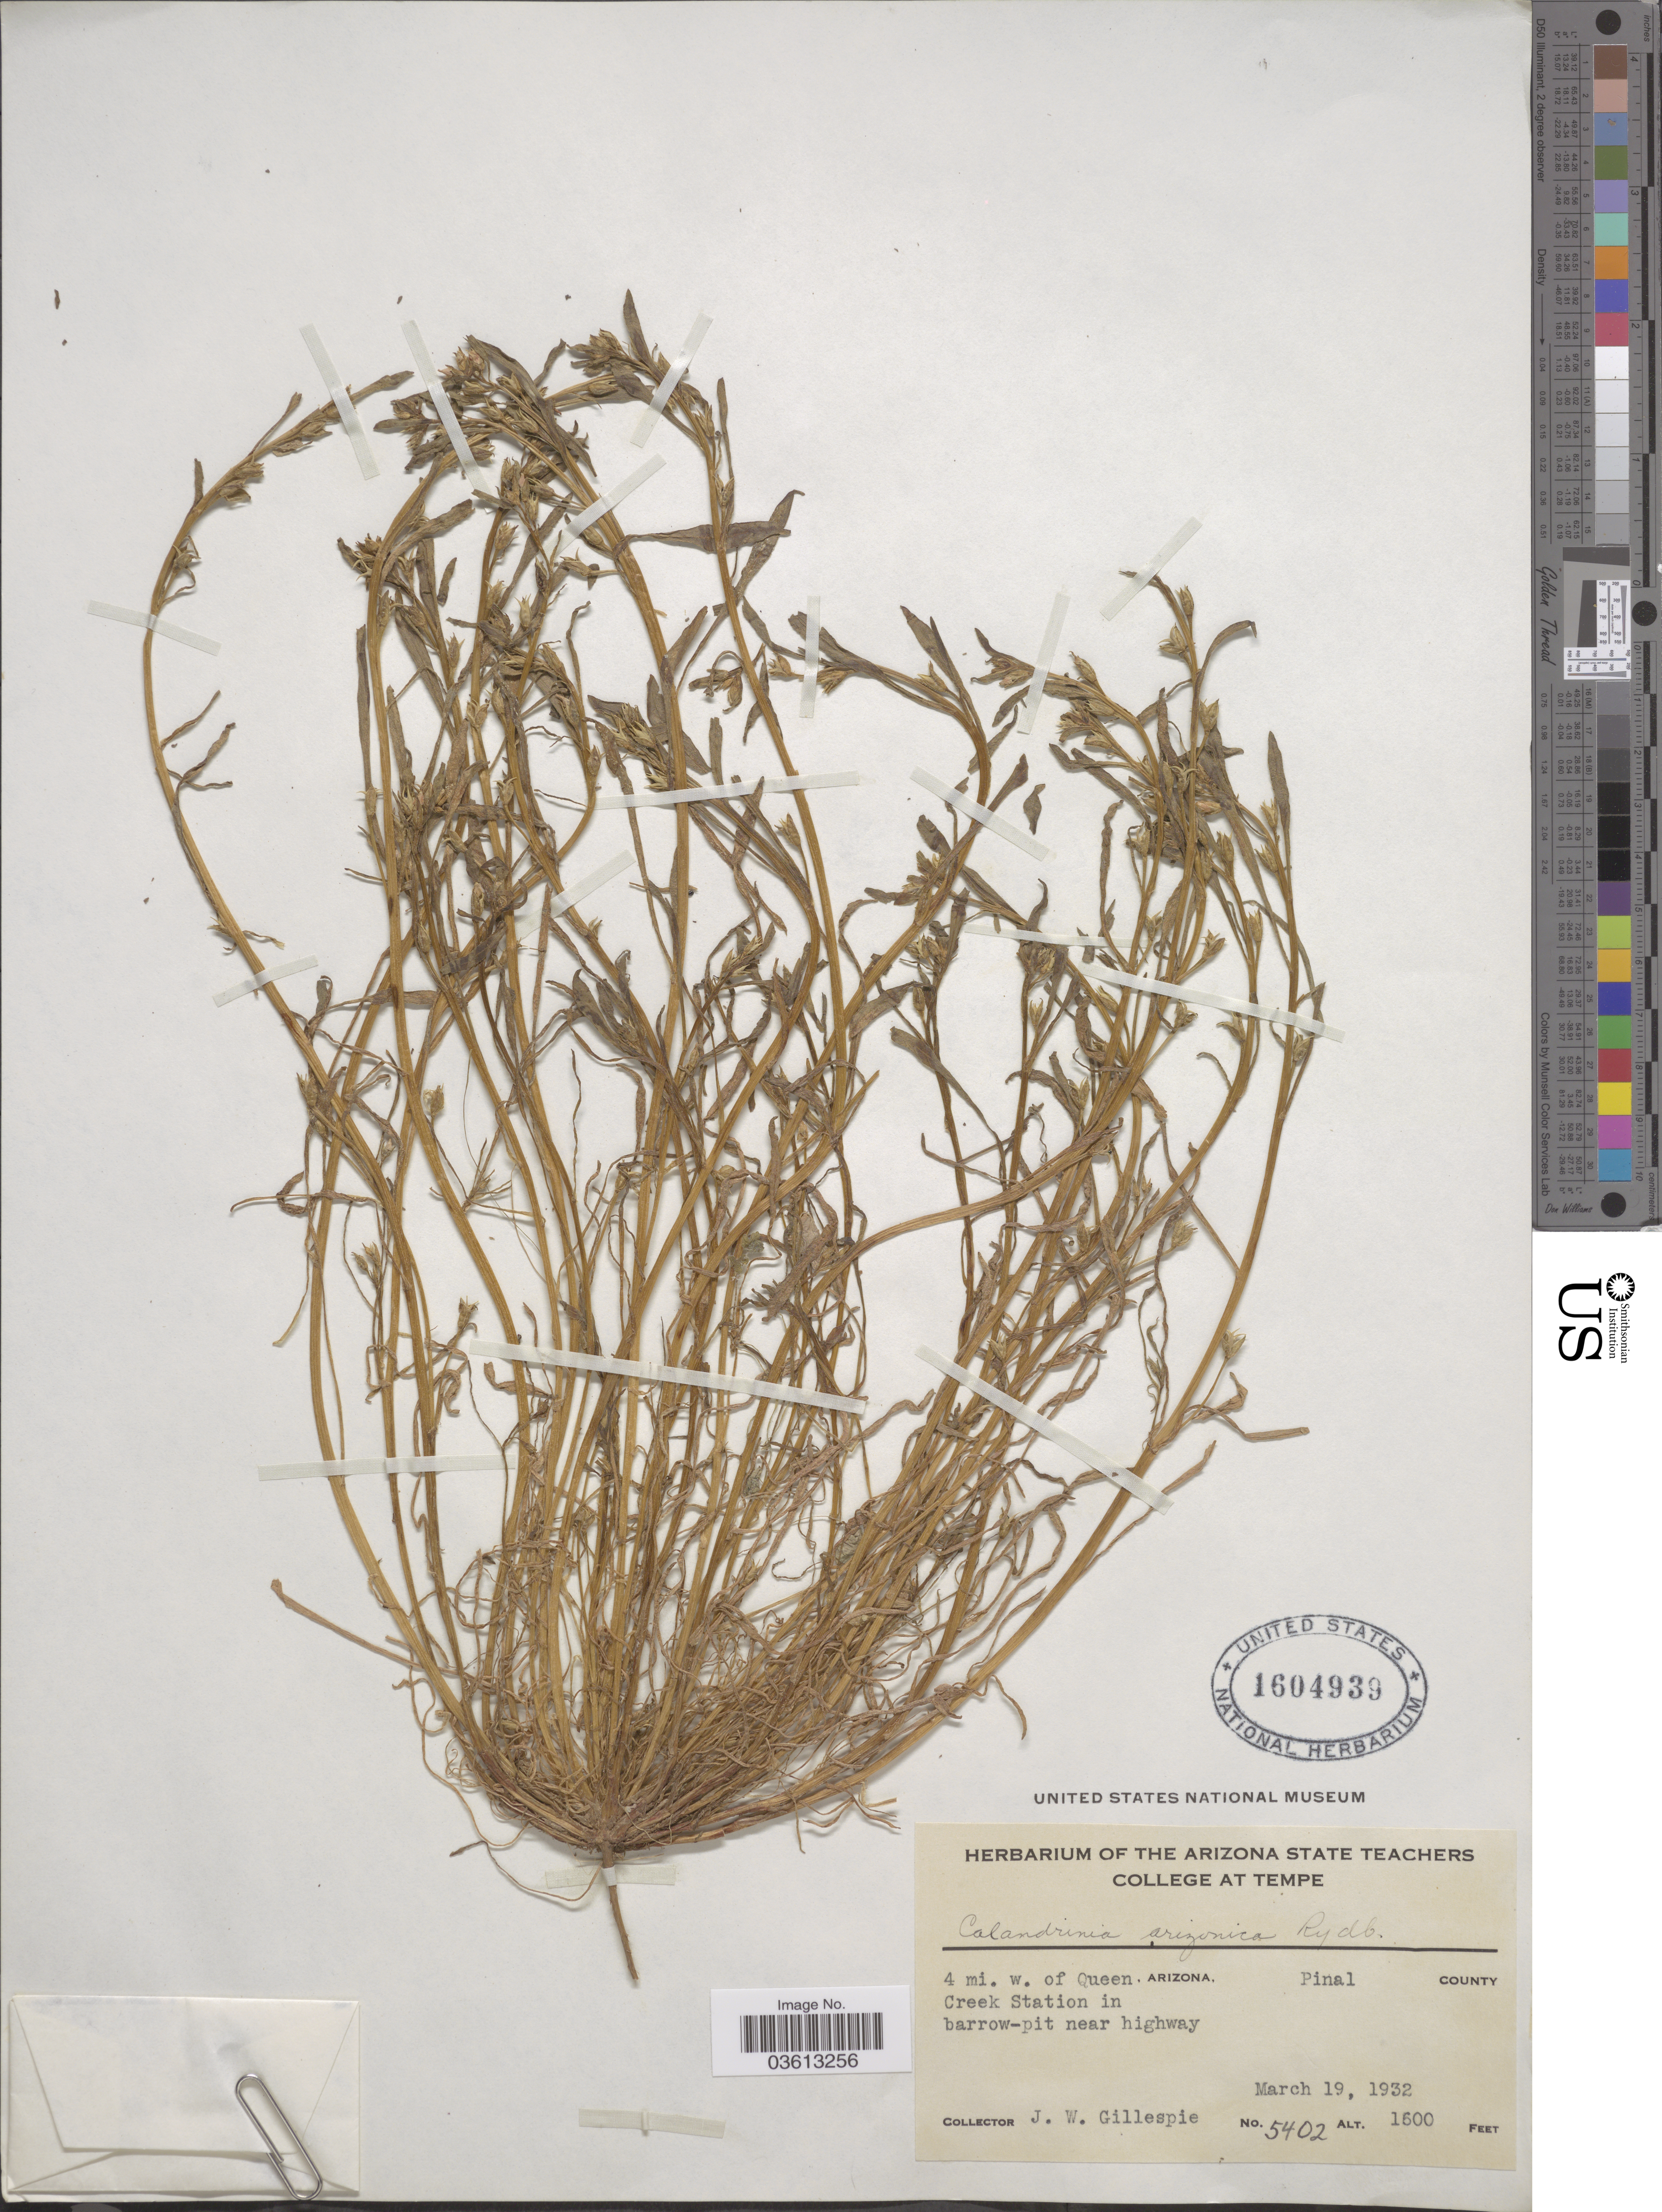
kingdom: Plantae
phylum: Tracheophyta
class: Magnoliopsida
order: Caryophyllales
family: Montiaceae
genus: Calandrinia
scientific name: Calandrinia ciliata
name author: (Ruiz & Pav.) DC.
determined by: Strong, Mark T., (BOT), Smithsonian Institution - National Museum of Natural History (UNITED STATES)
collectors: J. W. Gillespie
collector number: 5402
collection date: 1932-03-19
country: United States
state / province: Arizona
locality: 4 mi. w. of Queen. Pinal County, Creek Station in barrow-pit near highway.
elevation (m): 488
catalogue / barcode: US 1604939